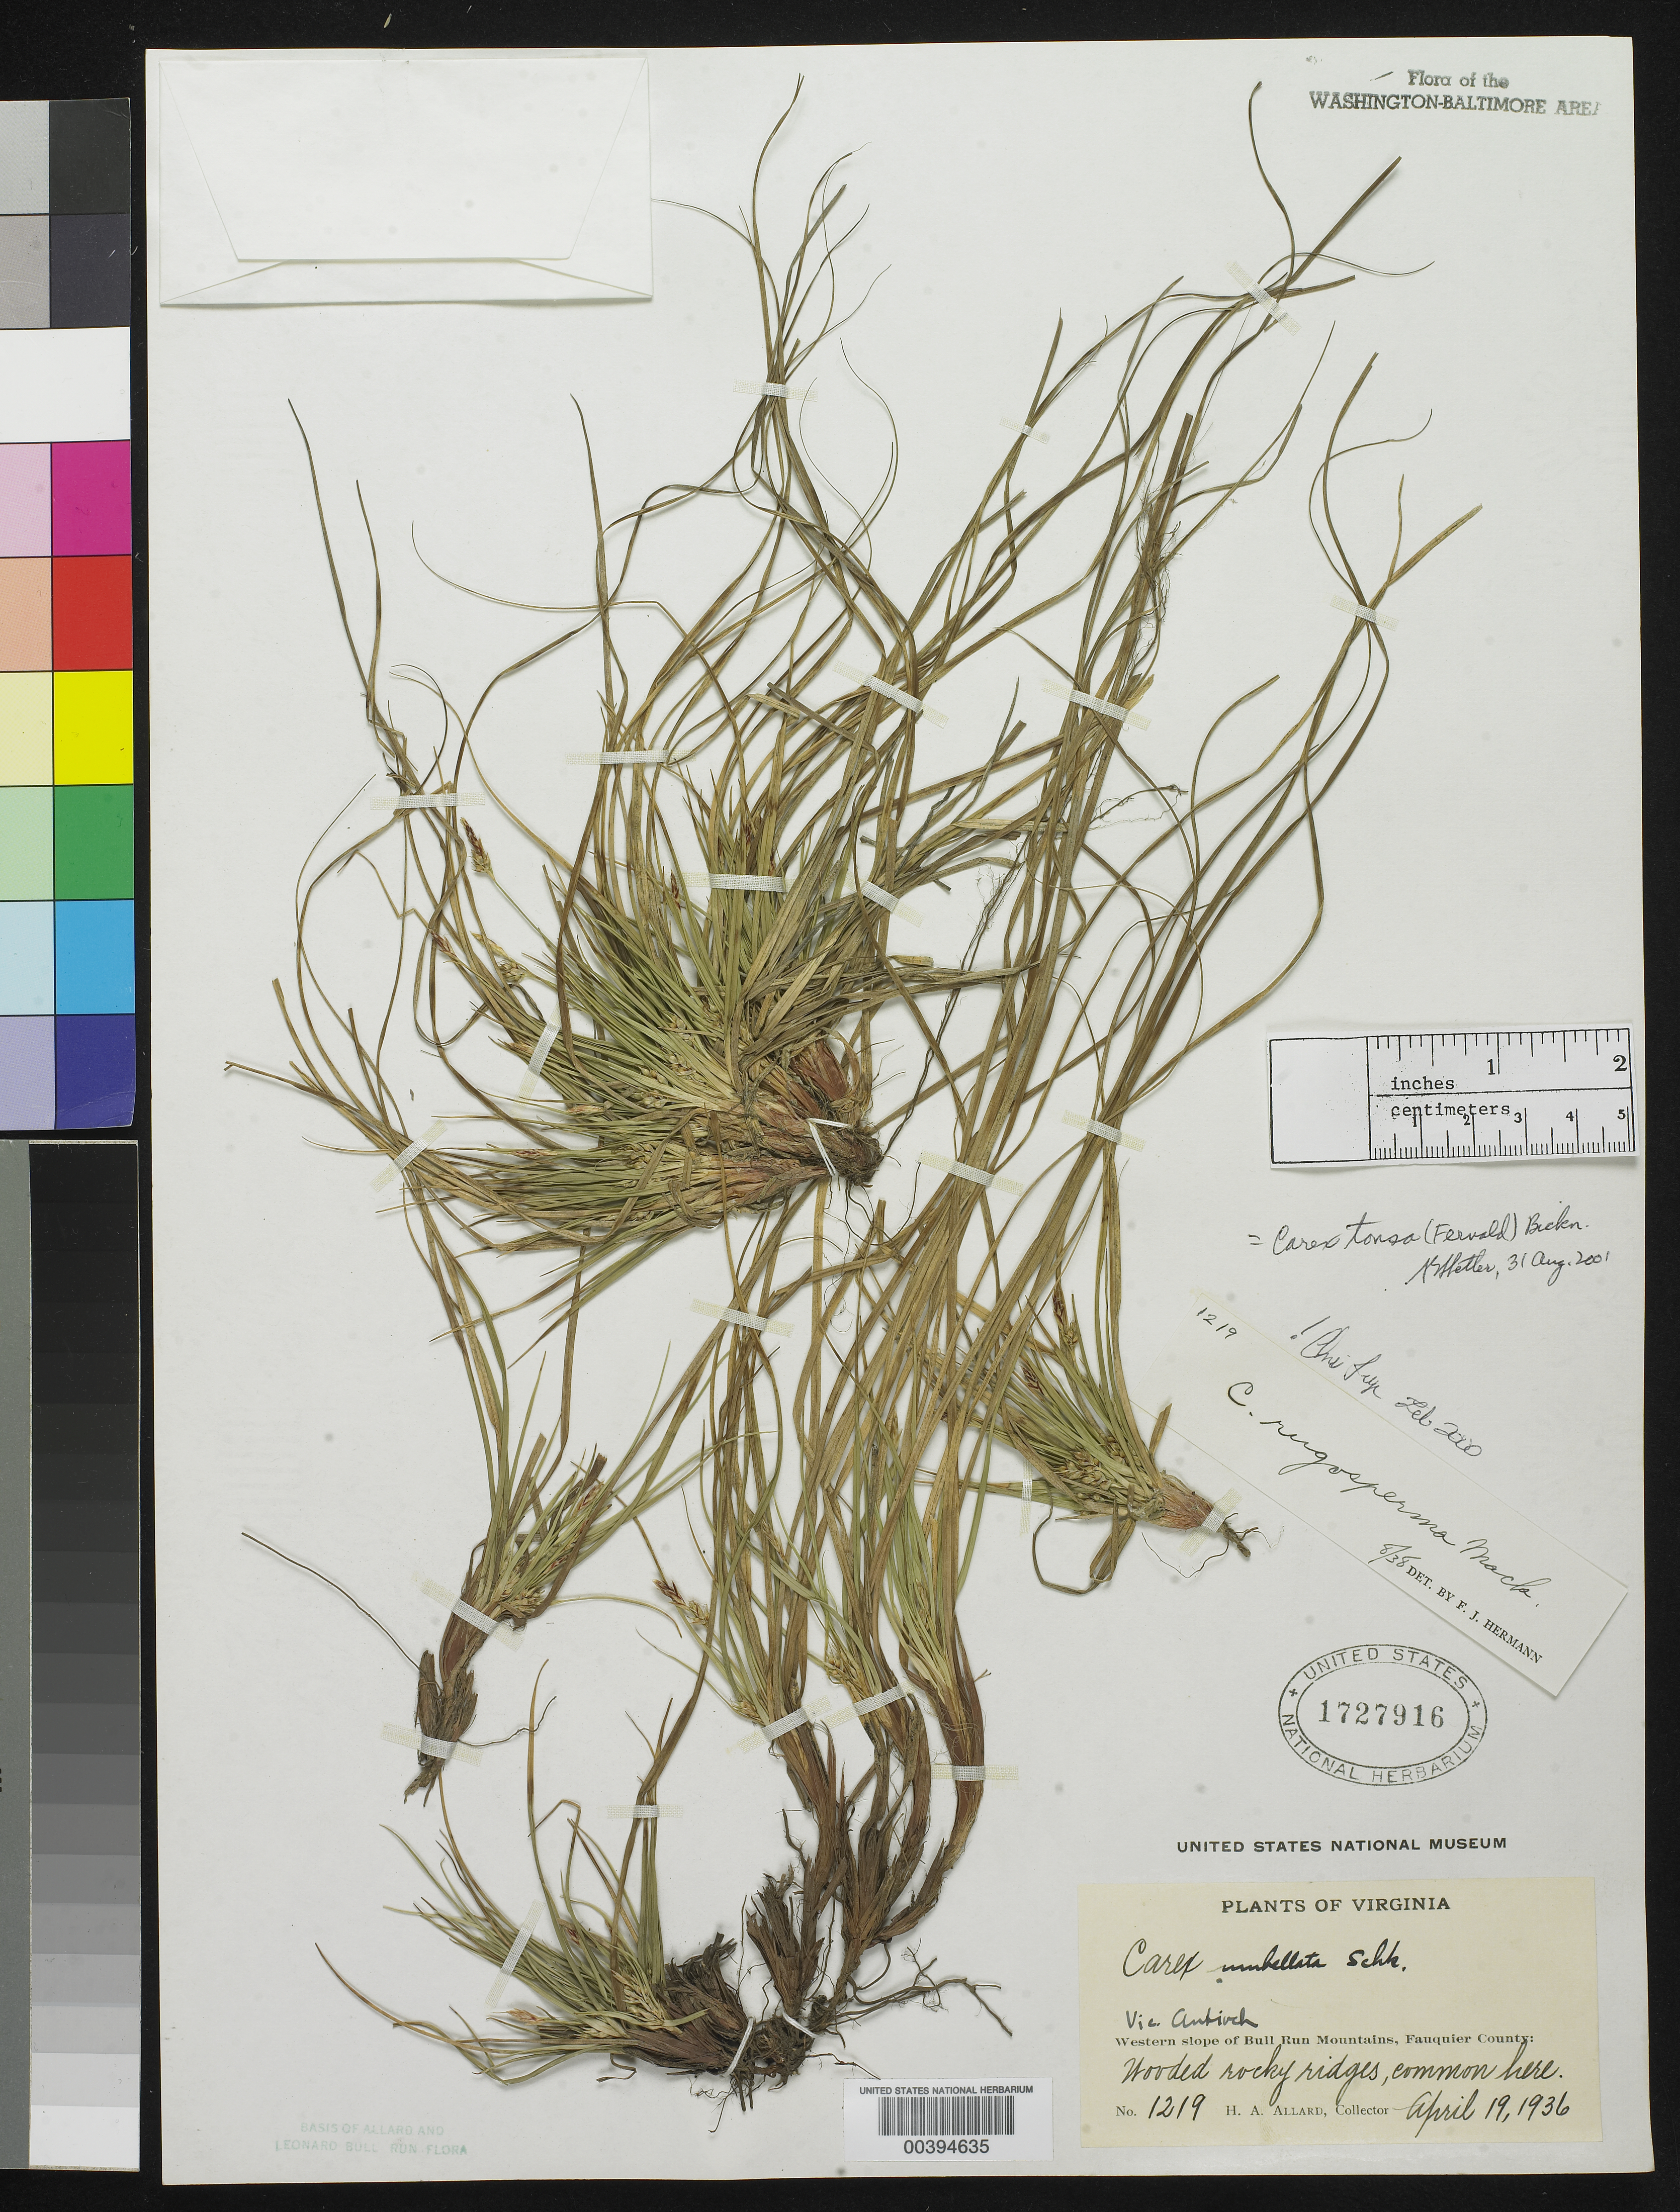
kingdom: Plantae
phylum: Tracheophyta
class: Liliopsida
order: Poales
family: Cyperaceae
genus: Carex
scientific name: Carex tonsa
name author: (Fernald) E.P. Bicknell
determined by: Shetler, Stanwyn G., (US), NMNH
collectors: H. A. Allard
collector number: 1219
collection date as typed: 19 Apr 1936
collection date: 1936-04-19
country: United States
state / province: Virginia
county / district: Fauquier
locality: Antioch vicinity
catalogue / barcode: US 1727916